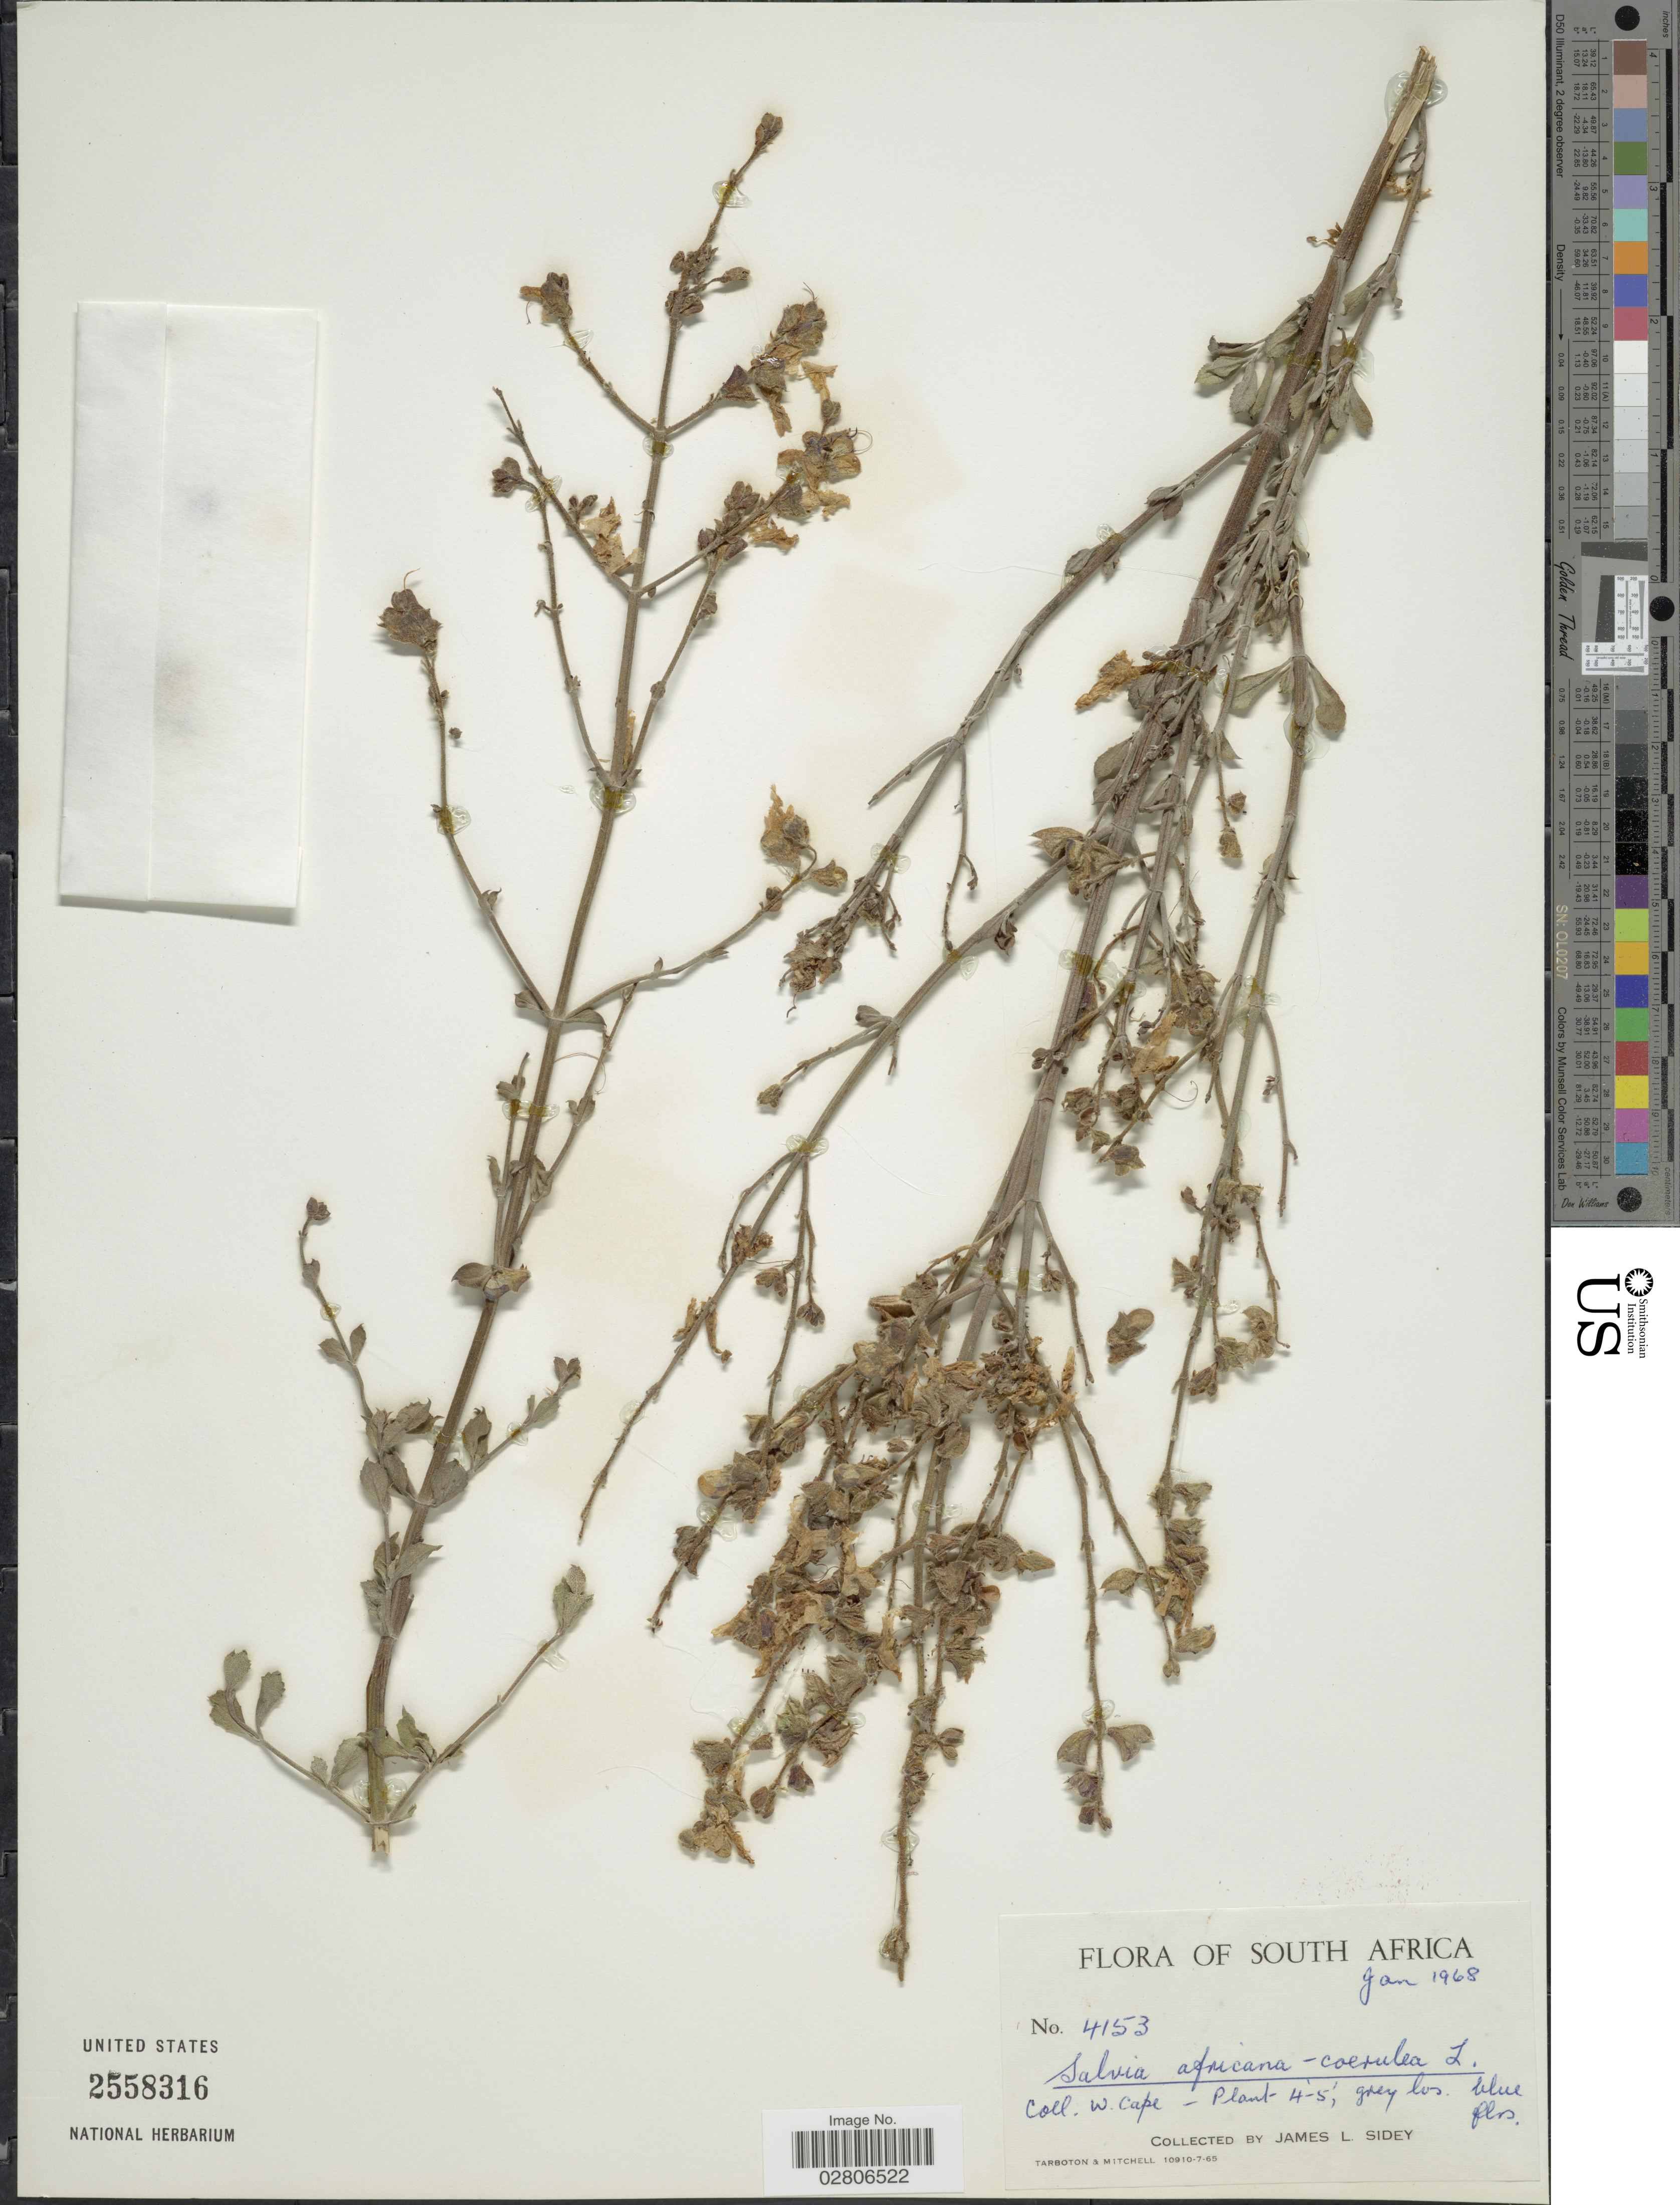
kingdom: Plantae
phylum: Tracheophyta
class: Magnoliopsida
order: Lamiales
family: Lamiaceae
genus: Salvia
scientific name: Salvia africana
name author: L.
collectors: J. L. Sidey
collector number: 4153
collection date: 1968-01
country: South Africa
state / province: Western Cape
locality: W. Cape.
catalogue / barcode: US 2558316